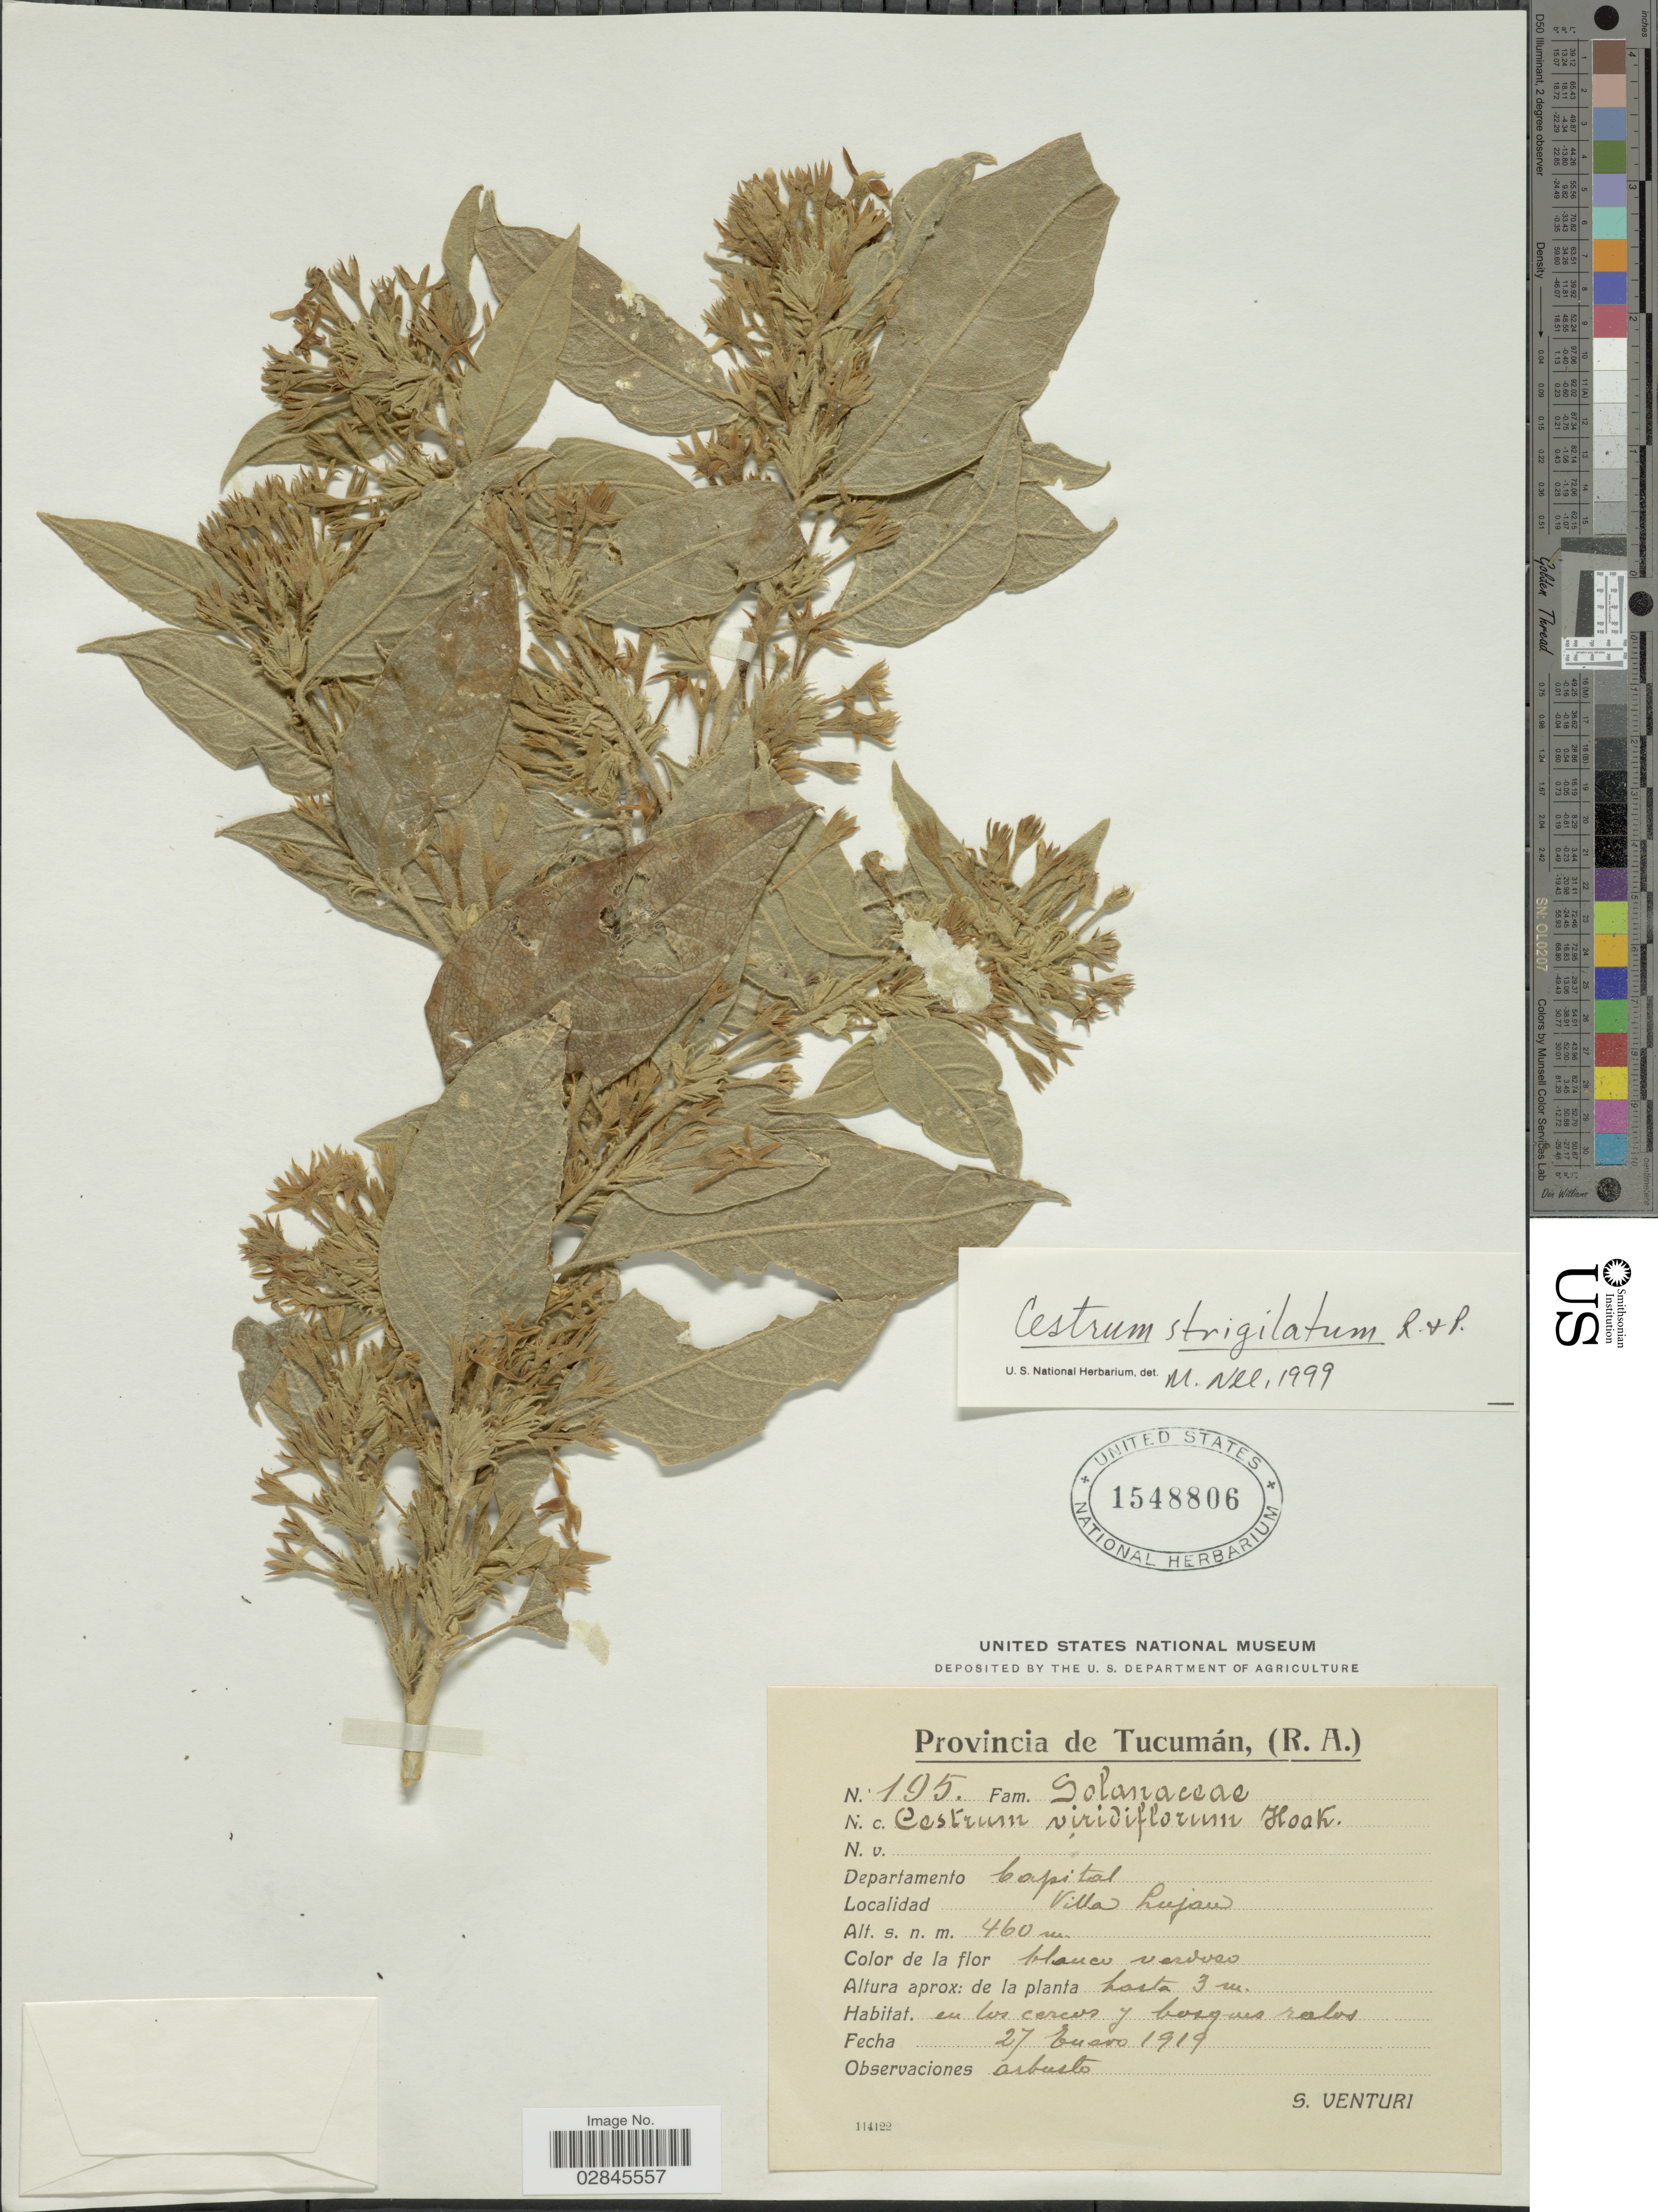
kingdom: Plantae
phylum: Tracheophyta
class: Magnoliopsida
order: Solanales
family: Solanaceae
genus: Cestrum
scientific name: Cestrum strigilatum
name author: Ruiz & Pav.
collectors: S. Venturi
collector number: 195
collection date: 1919-01-27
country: Argentina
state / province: Tucuman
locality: Departamento Capital. Villa Lujan.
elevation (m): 460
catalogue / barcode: US 1548806